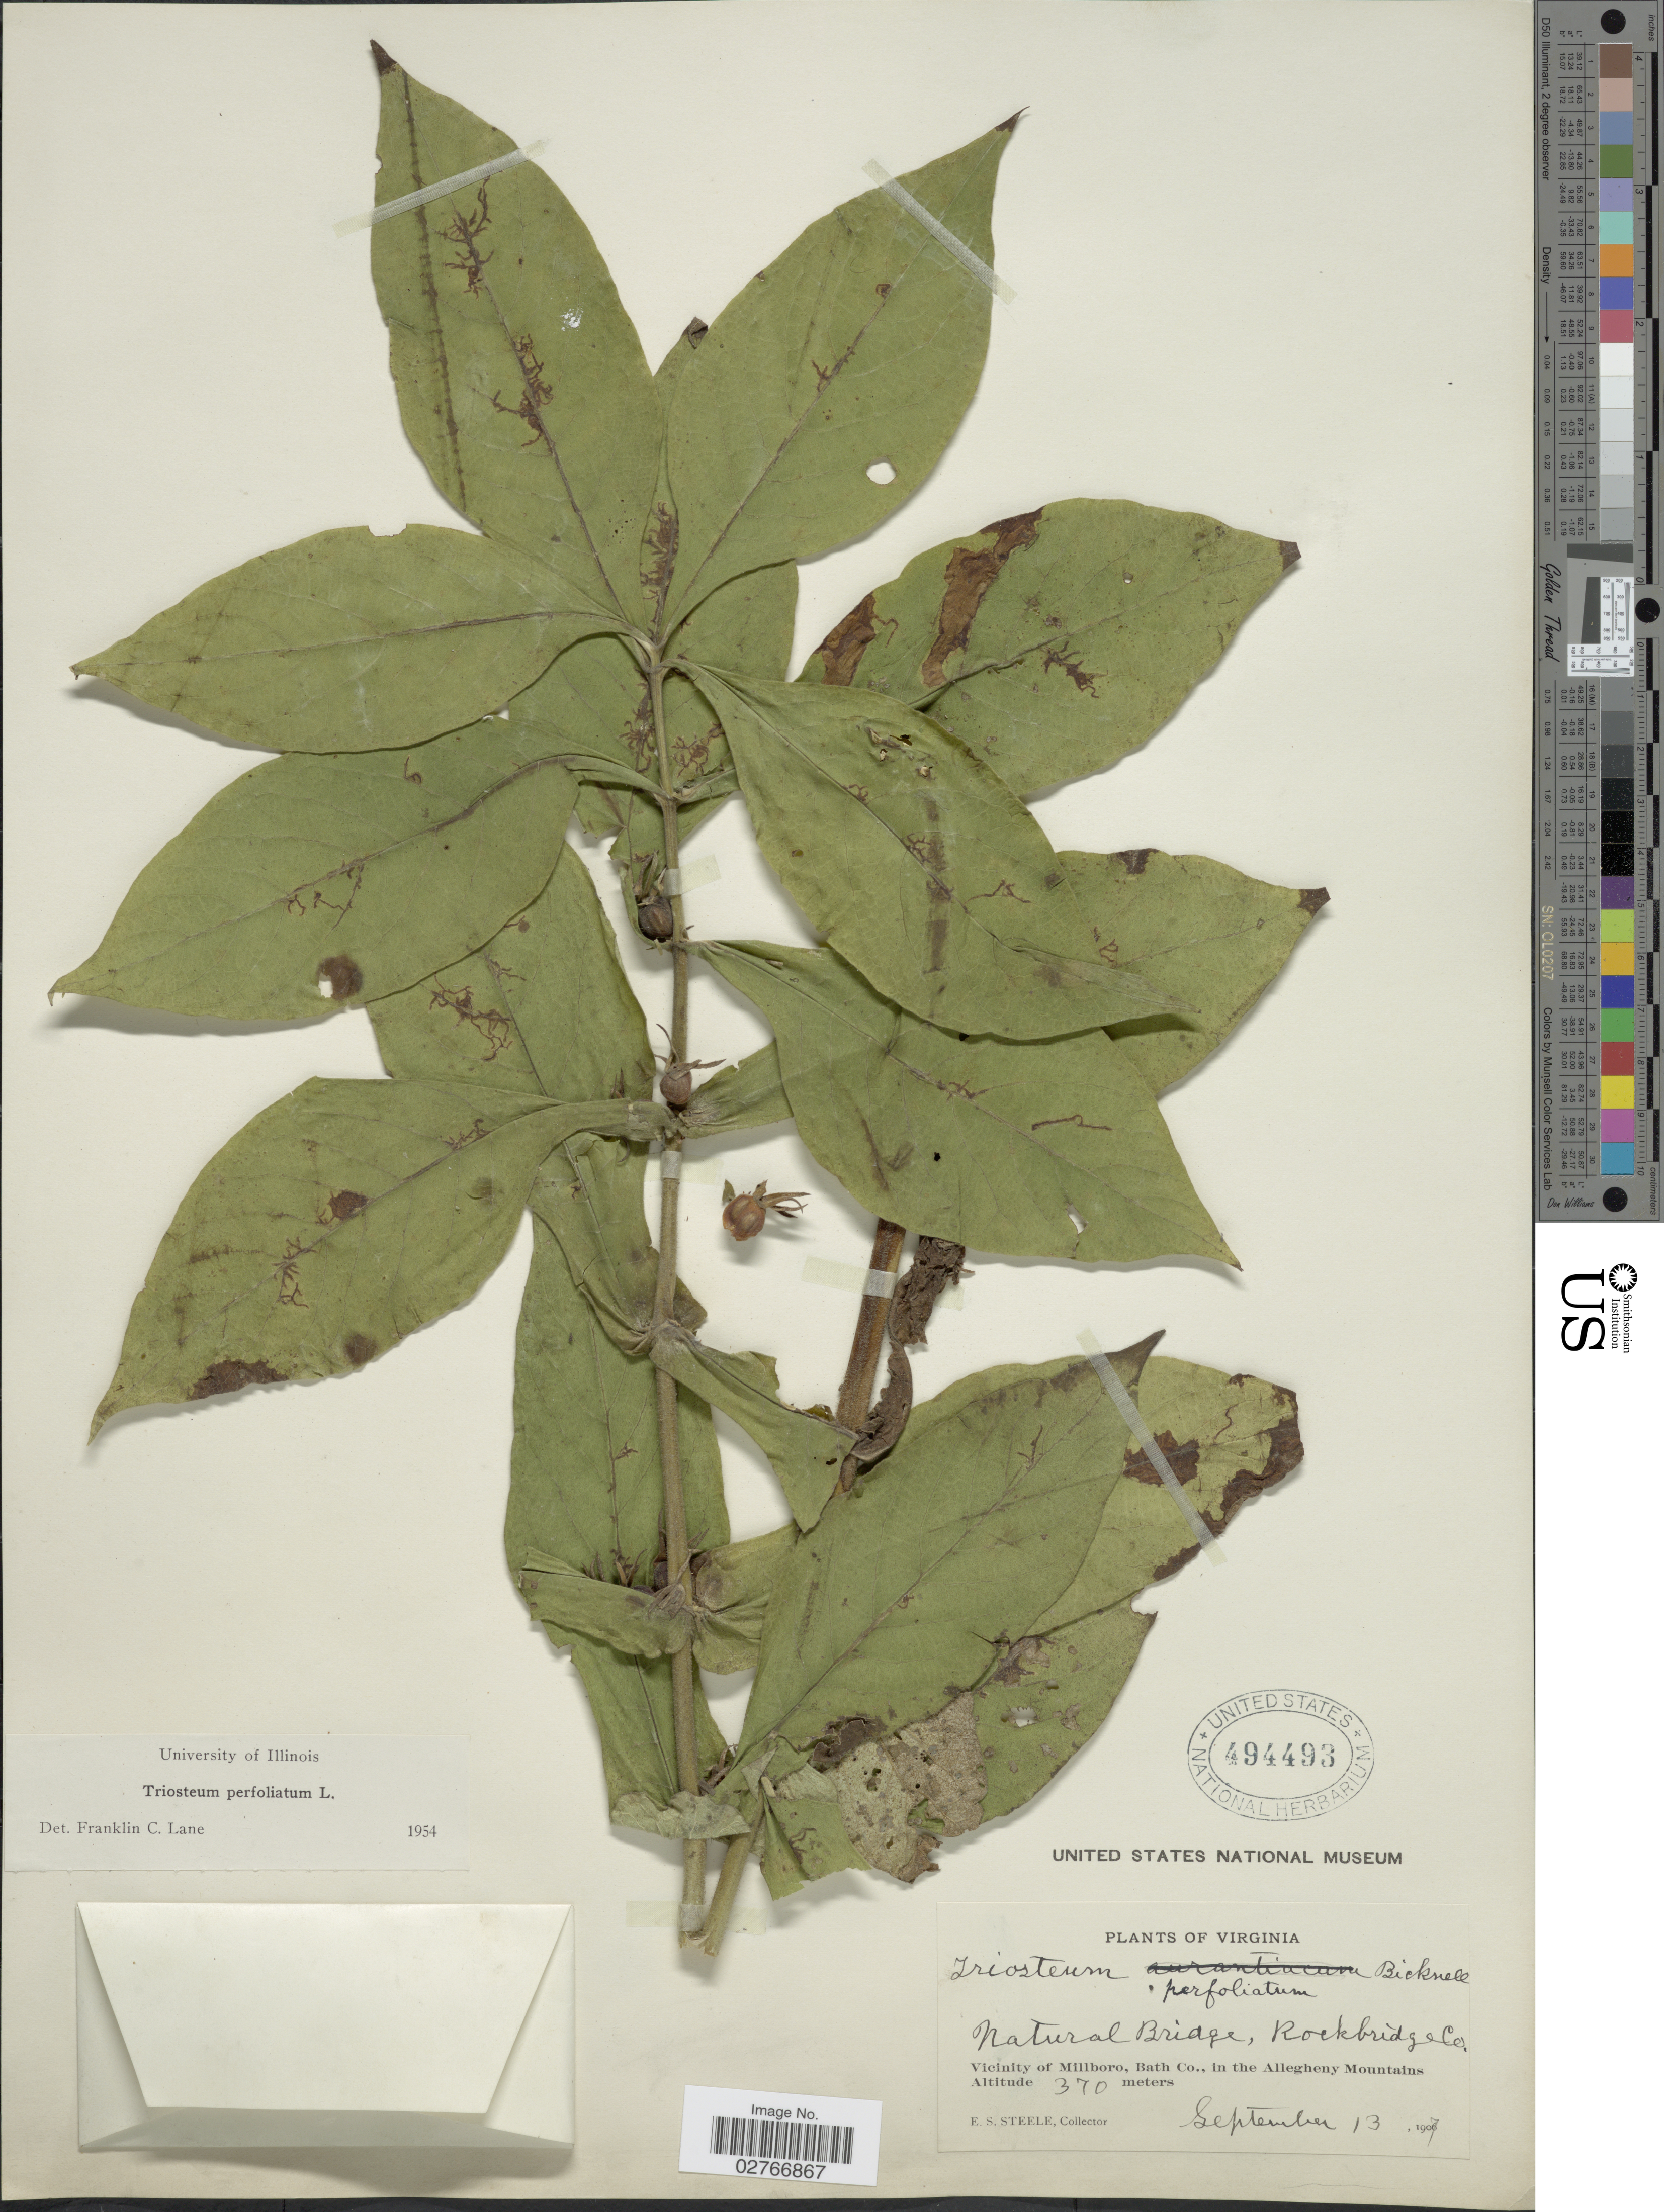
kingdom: Plantae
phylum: Tracheophyta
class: Magnoliopsida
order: Dipsacales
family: Caprifoliaceae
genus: Triosteum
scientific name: Triosteum perfoliatum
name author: L.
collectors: E. Steele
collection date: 1907-09-13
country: United States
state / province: Virginia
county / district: Bath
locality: Natural Bridge, Rockbridge Co. Vicinity of Millboro, Bath Co., in the Allegheny Mountains.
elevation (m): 370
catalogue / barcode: US 494493